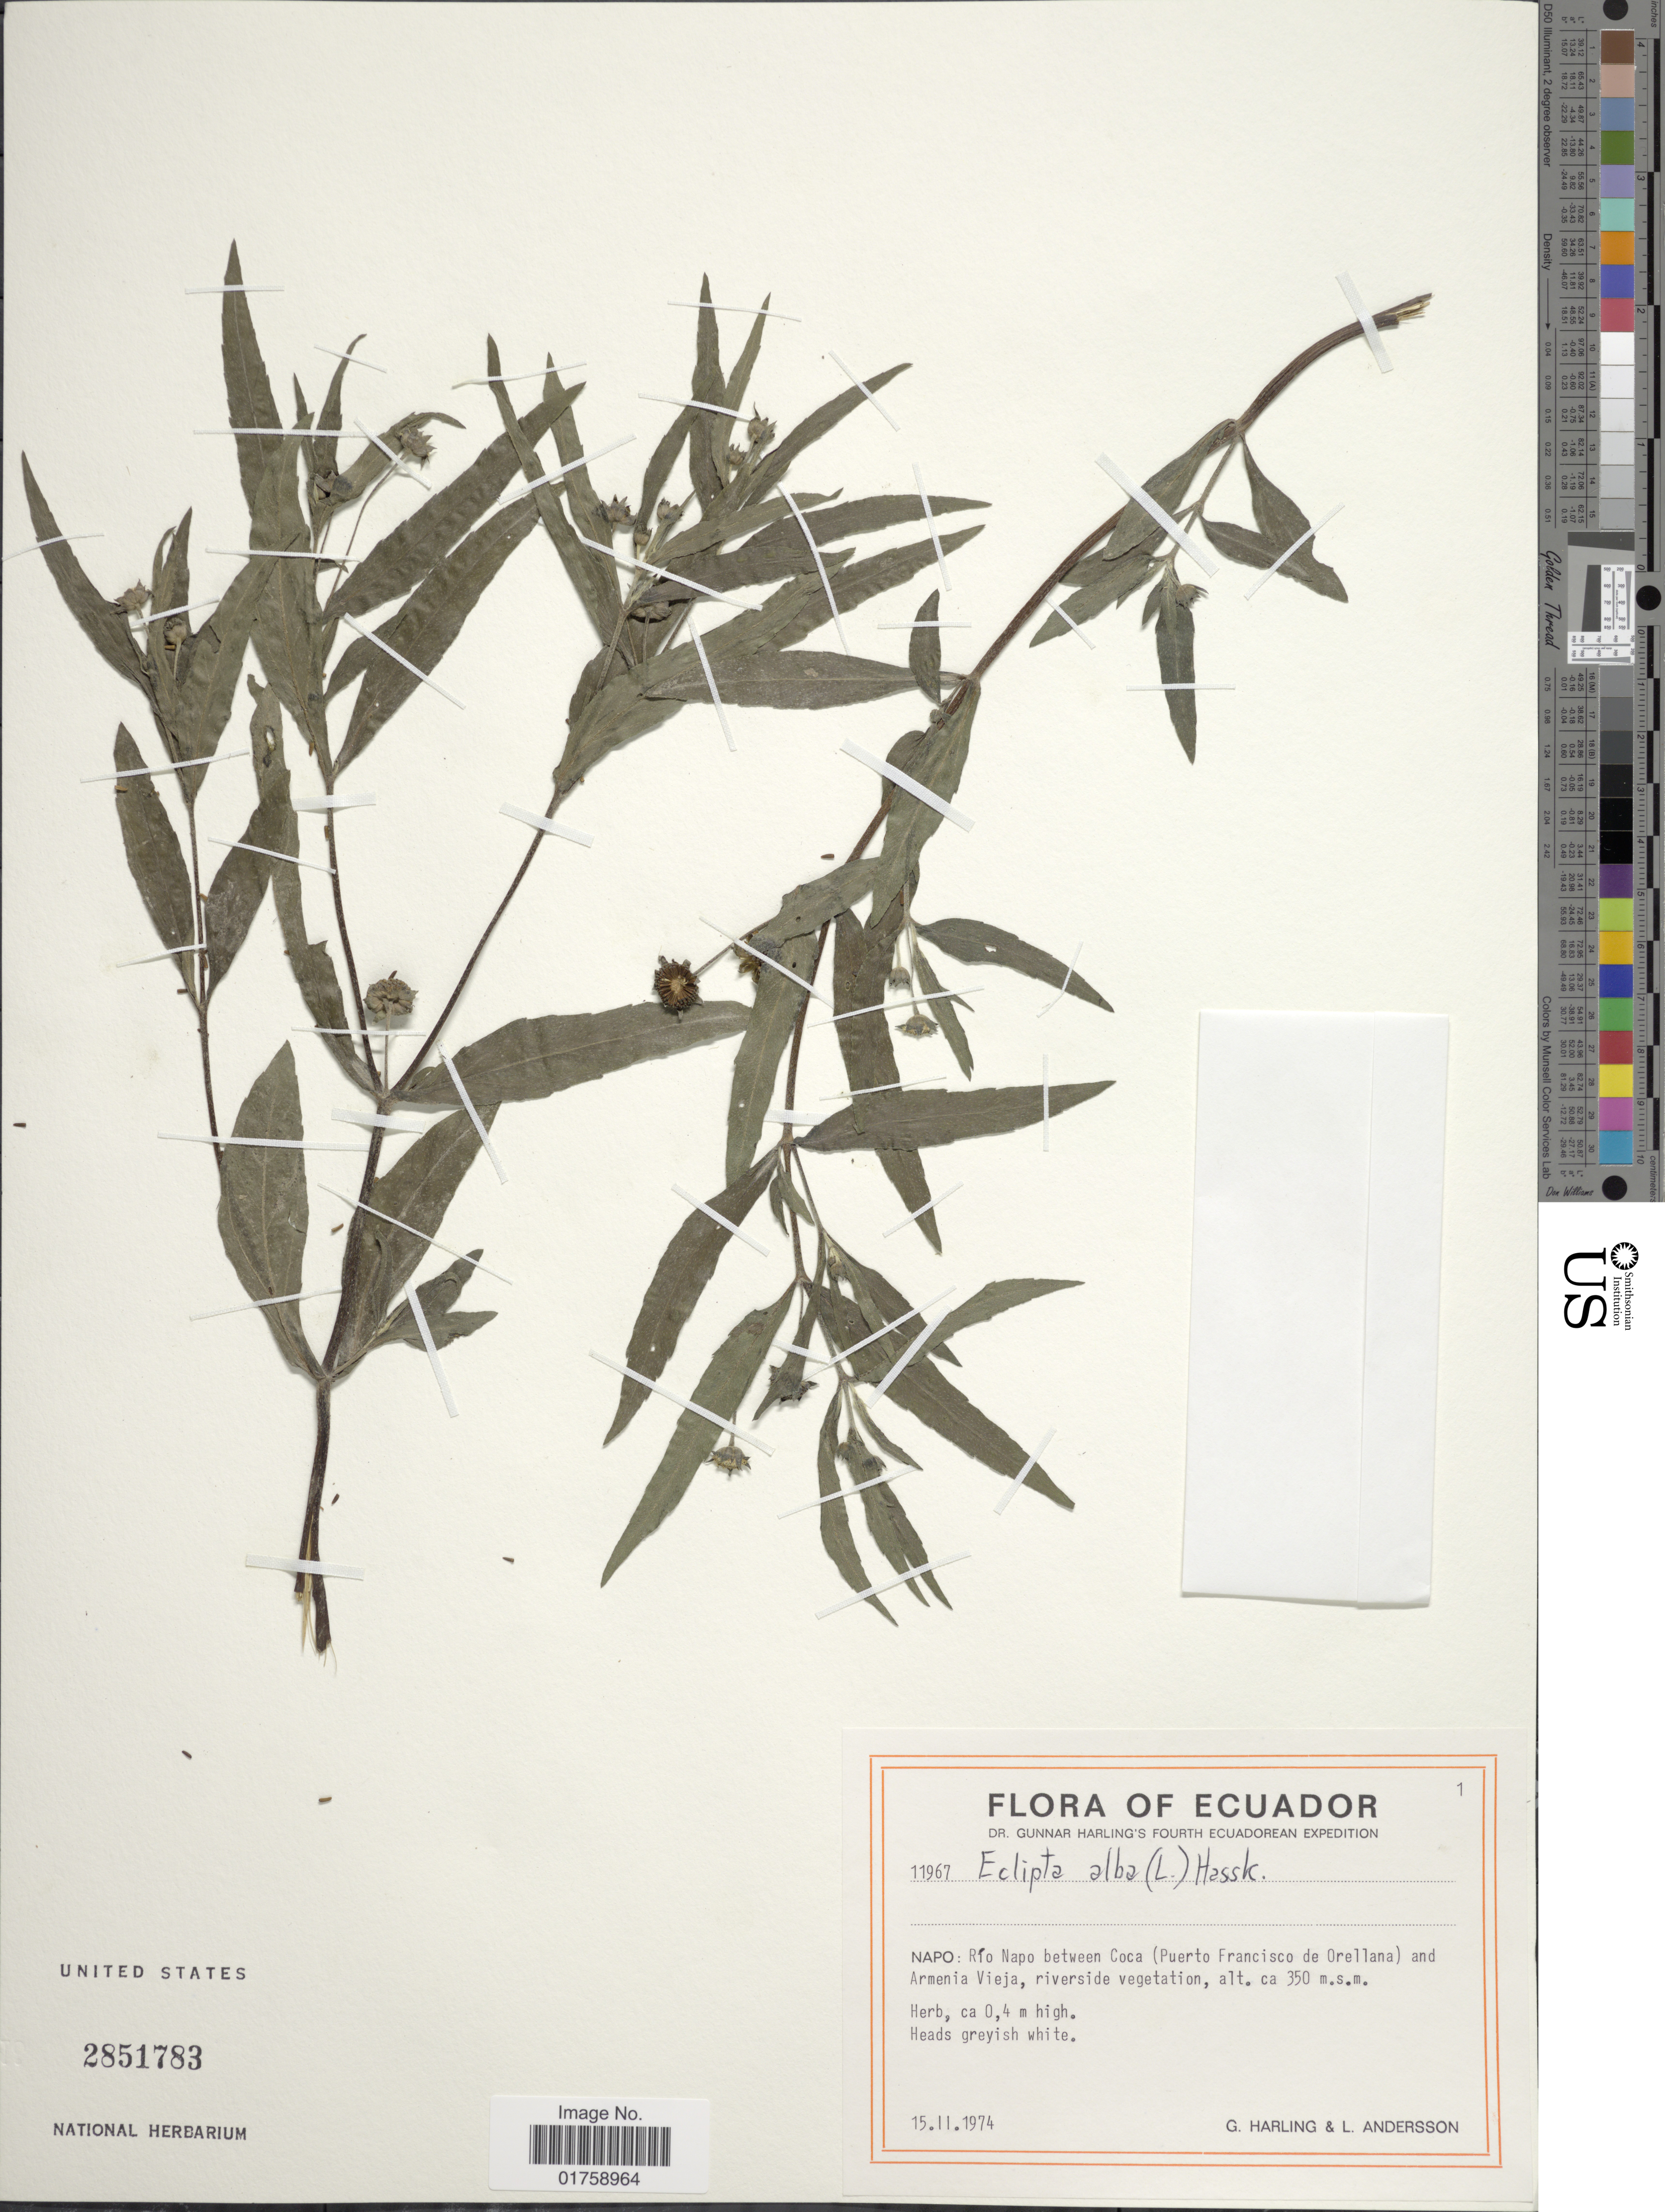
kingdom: Plantae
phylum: Tracheophyta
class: Magnoliopsida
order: Asterales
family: Asteraceae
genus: Eclipta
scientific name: Eclipta prostrata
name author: (L.) L.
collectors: G. Harling & L. Andersson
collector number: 11967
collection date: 1974-02-15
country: Ecuador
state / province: Napo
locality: Rio Napo between Coca (Puerto Francisco de Orellana) and Armenia Vieja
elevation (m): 350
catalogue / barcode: US 2851783